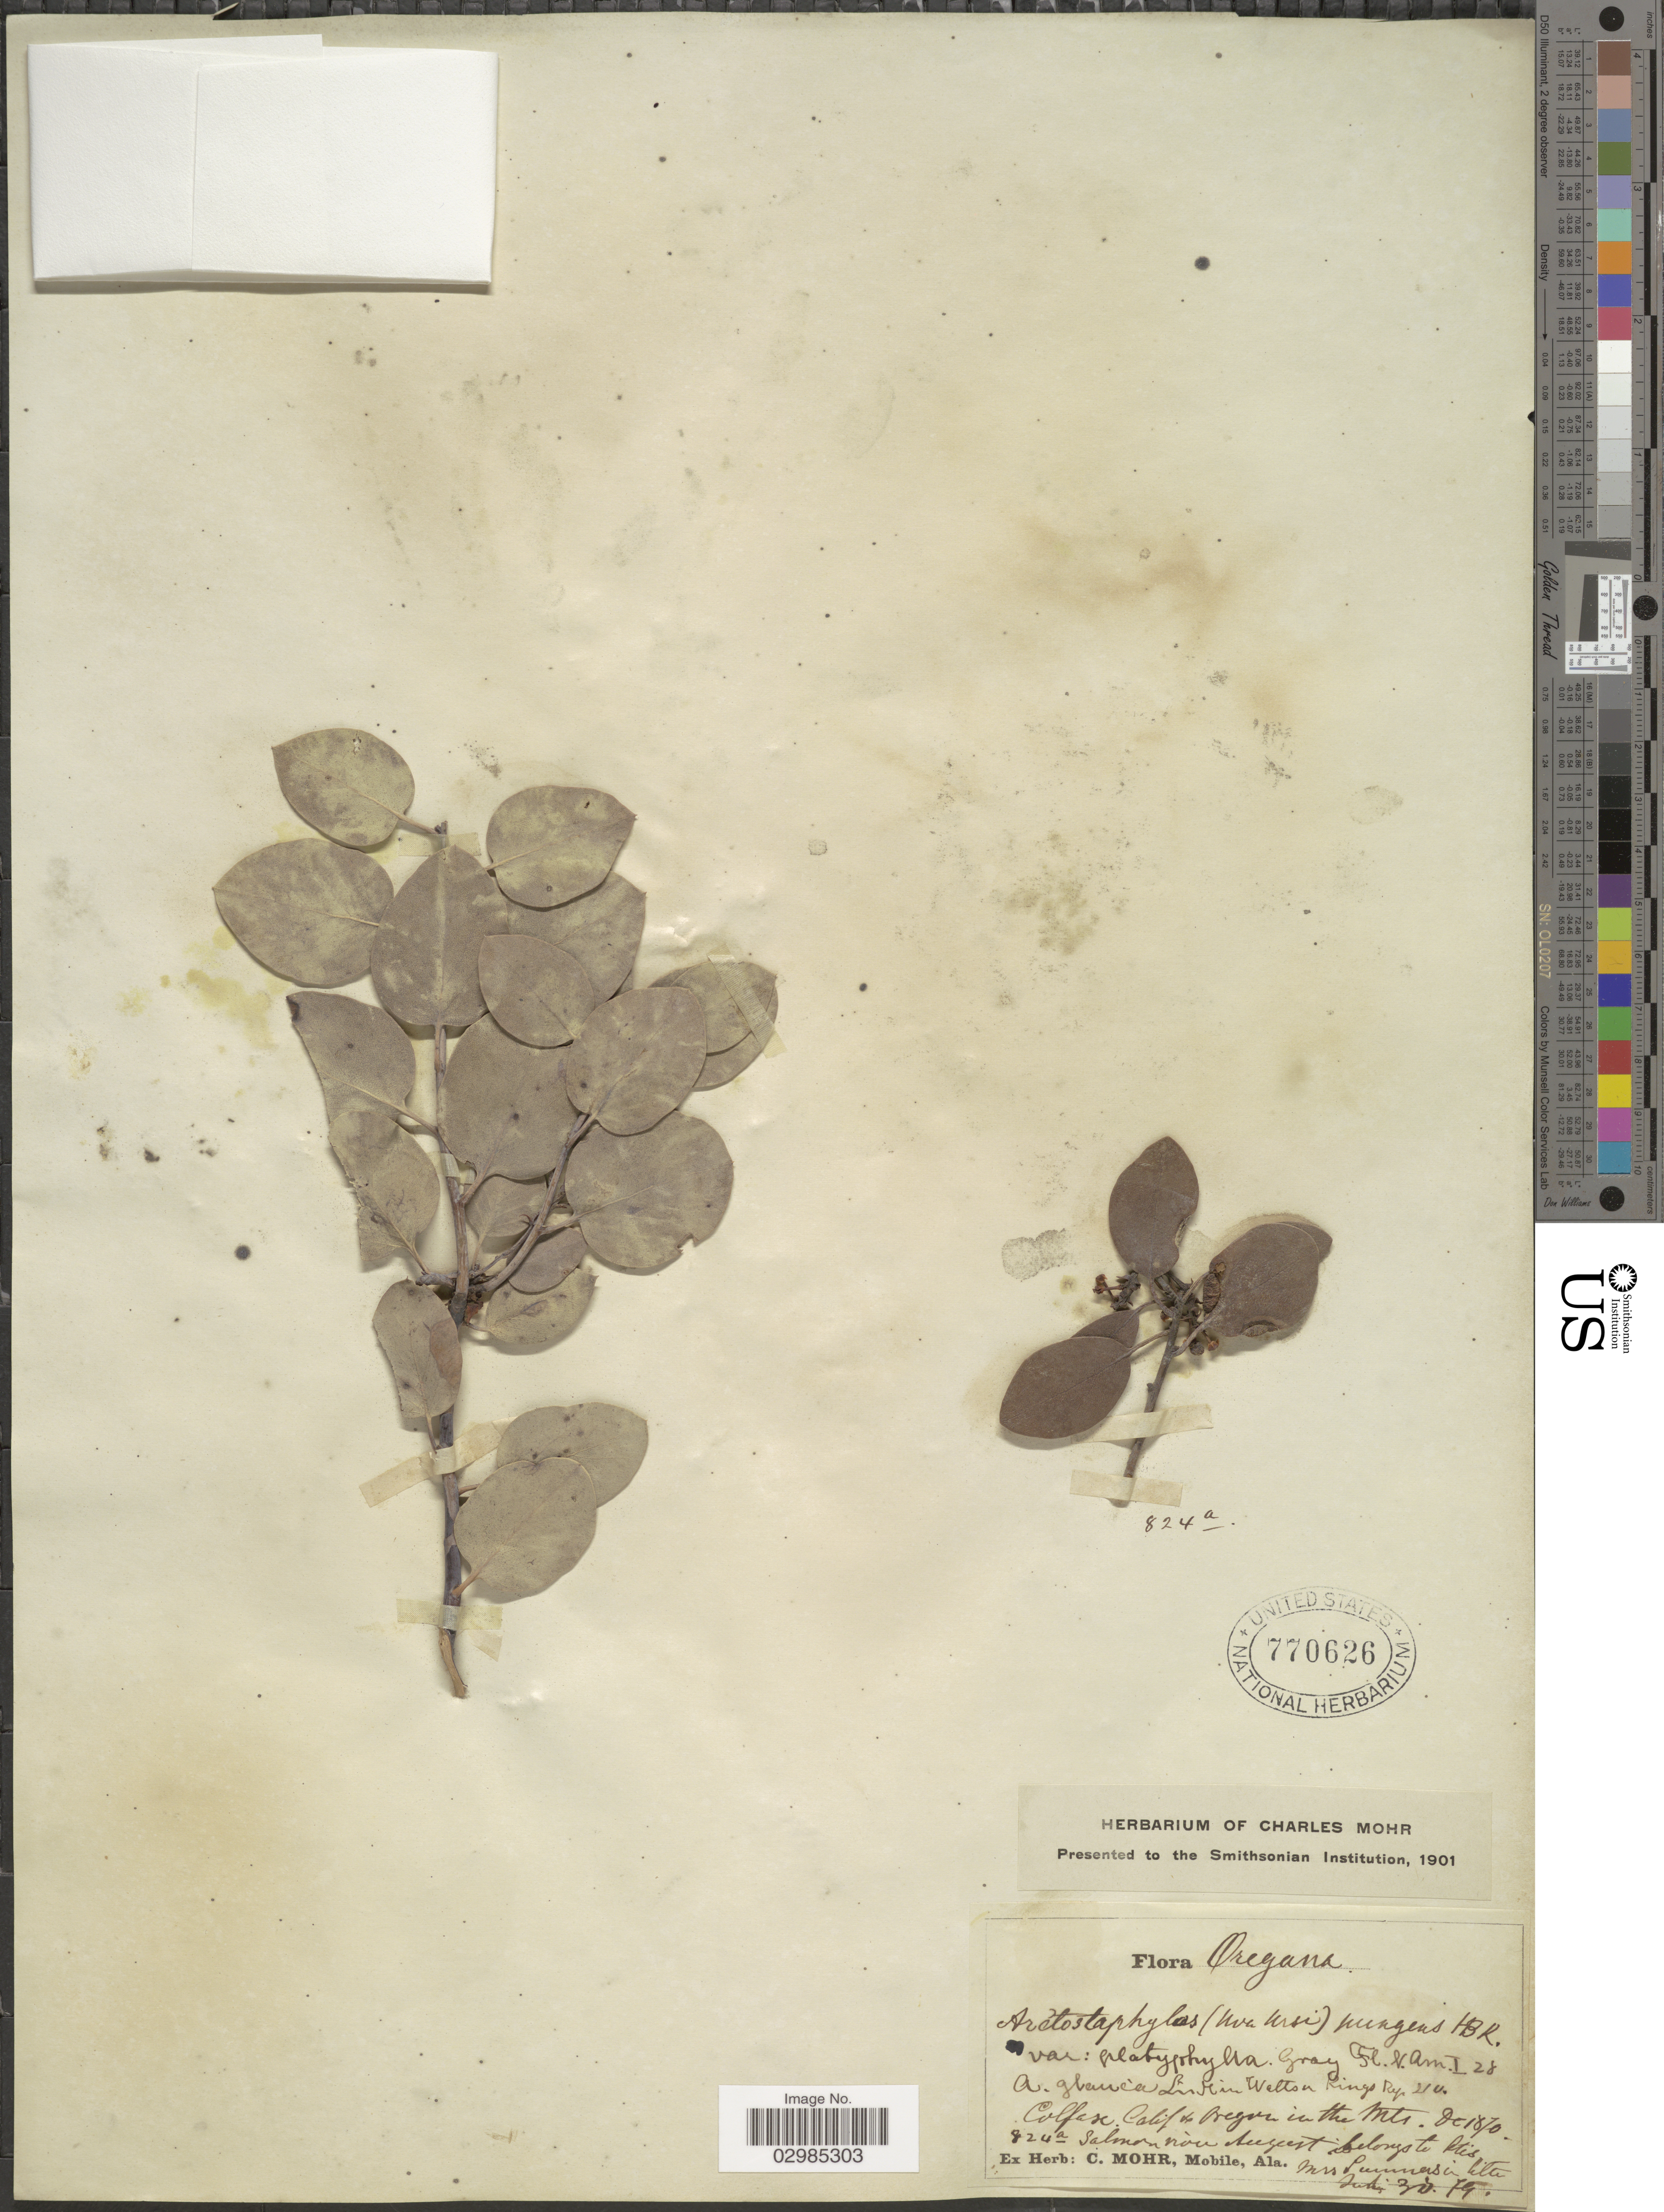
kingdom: Plantae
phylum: Tracheophyta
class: Magnoliopsida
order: Ericales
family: Ericaceae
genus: Arctostaphylos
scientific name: Arctostaphylos viscida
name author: Parry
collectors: Sumners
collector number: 824a?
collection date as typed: Transcribed d/m/y: 30/7/79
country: United States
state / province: Oregon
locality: Colfax. Calif to Oregon in the Mts.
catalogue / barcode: US 770626